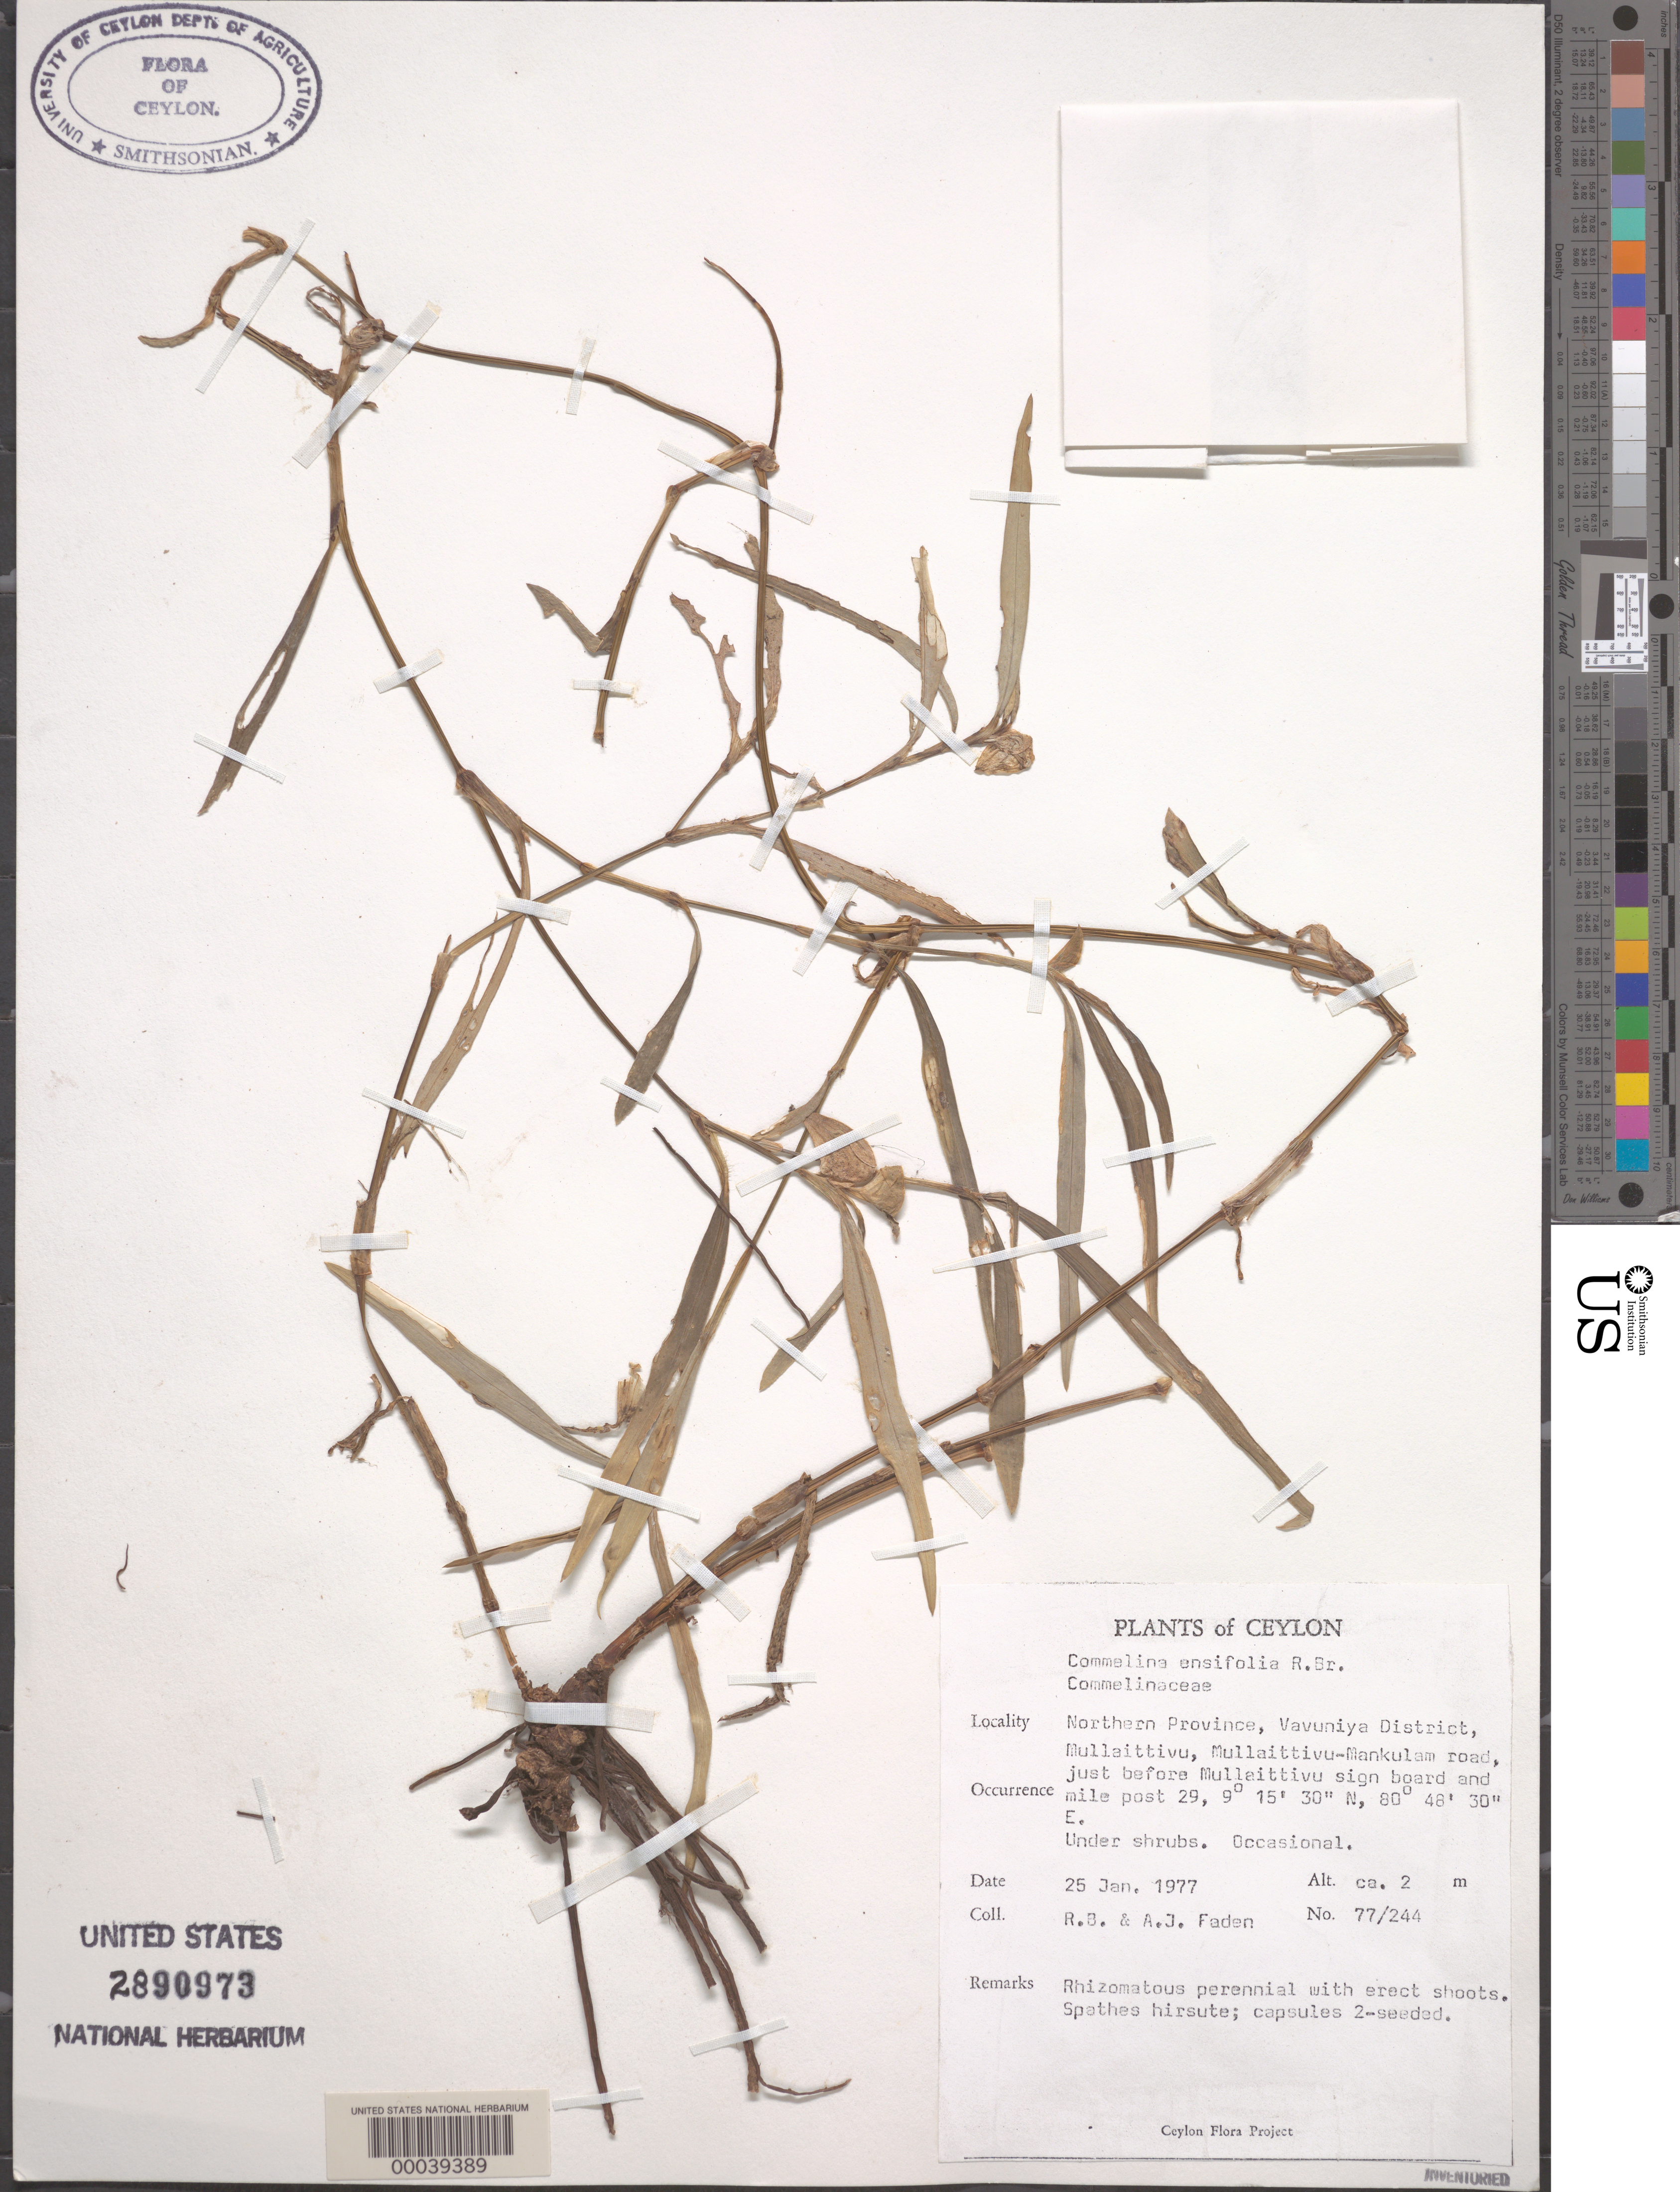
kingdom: Plantae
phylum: Tracheophyta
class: Liliopsida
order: Commelinales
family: Commelinaceae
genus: Commelina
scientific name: Commelina ensifolia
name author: R. Br.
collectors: R. B. Faden & A. J. Faden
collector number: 77/244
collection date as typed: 25 Jan 1977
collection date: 1977-01-25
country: Sri Lanka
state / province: Northern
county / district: Vavuniya Dist.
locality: Mullaittiru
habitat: Under shrubs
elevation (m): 2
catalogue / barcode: US 2890973